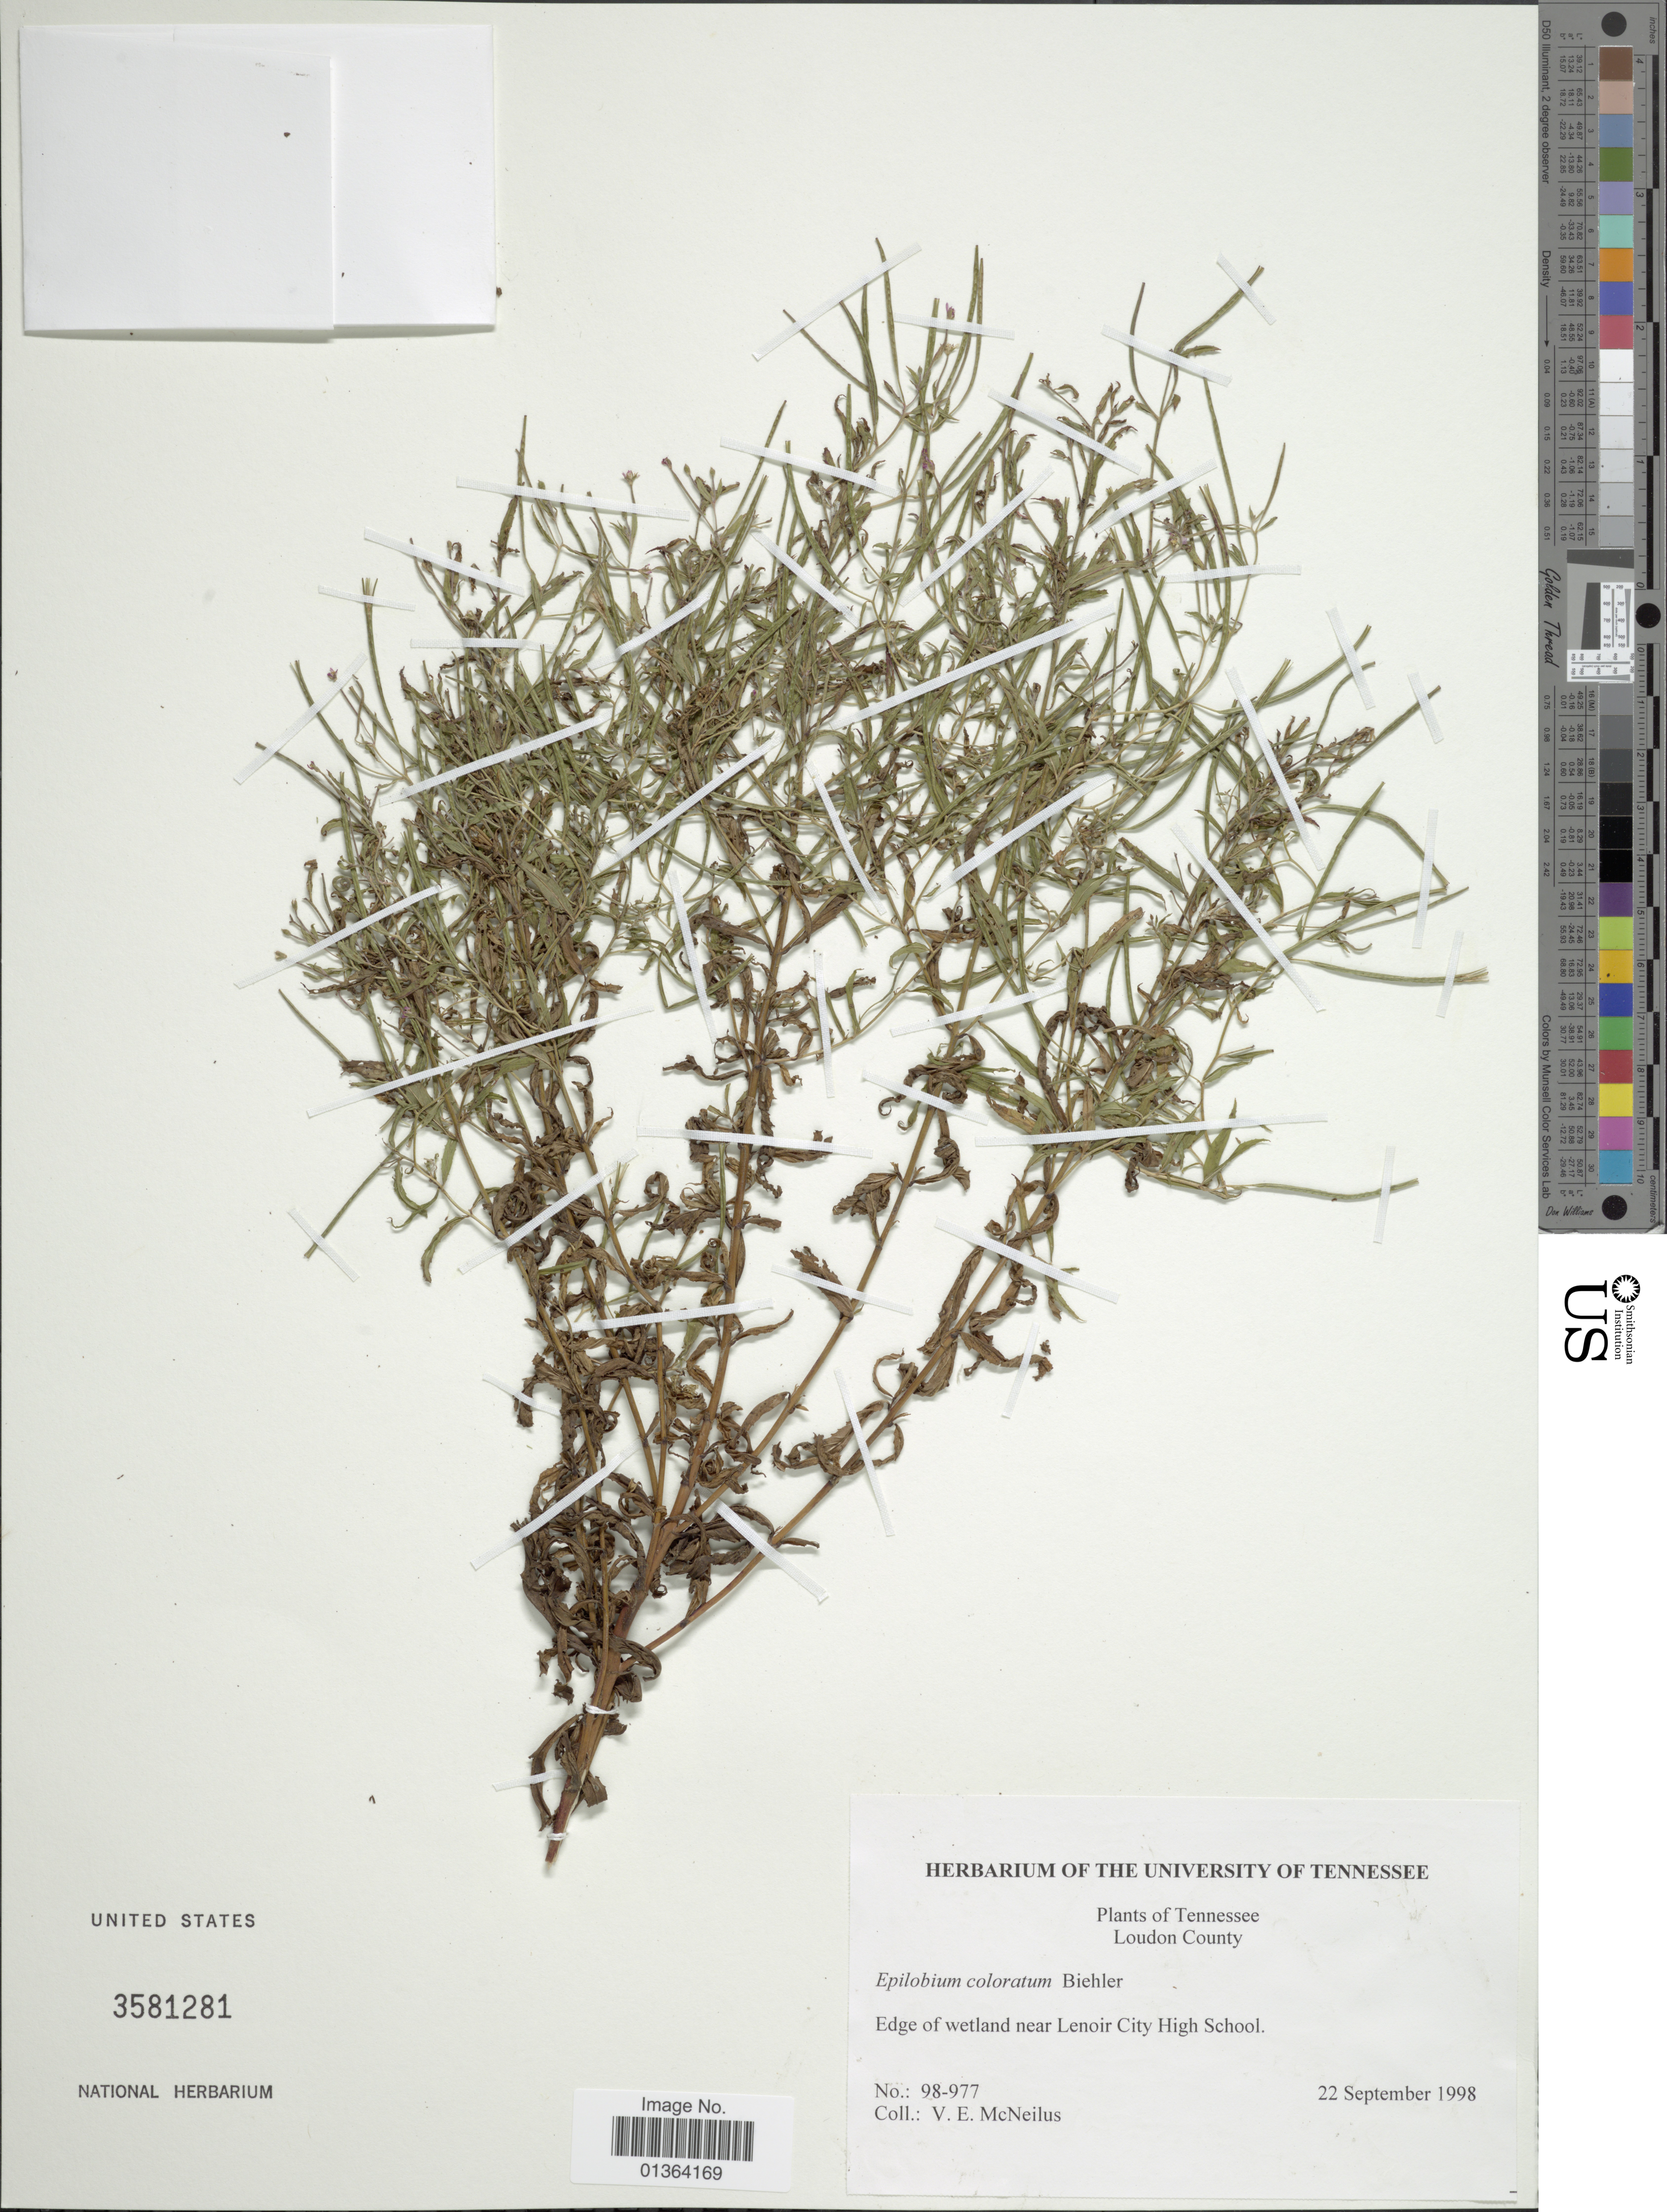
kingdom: Plantae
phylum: Tracheophyta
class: Magnoliopsida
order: Myrtales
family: Onagraceae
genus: Epilobium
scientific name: Epilobium coloratum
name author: Biehler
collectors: V. Mcneilus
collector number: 98-977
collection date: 1998-09-22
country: United States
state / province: Tennessee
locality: Loudon County. Edge of wetland near Lenoir City High School.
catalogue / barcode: US 3581281